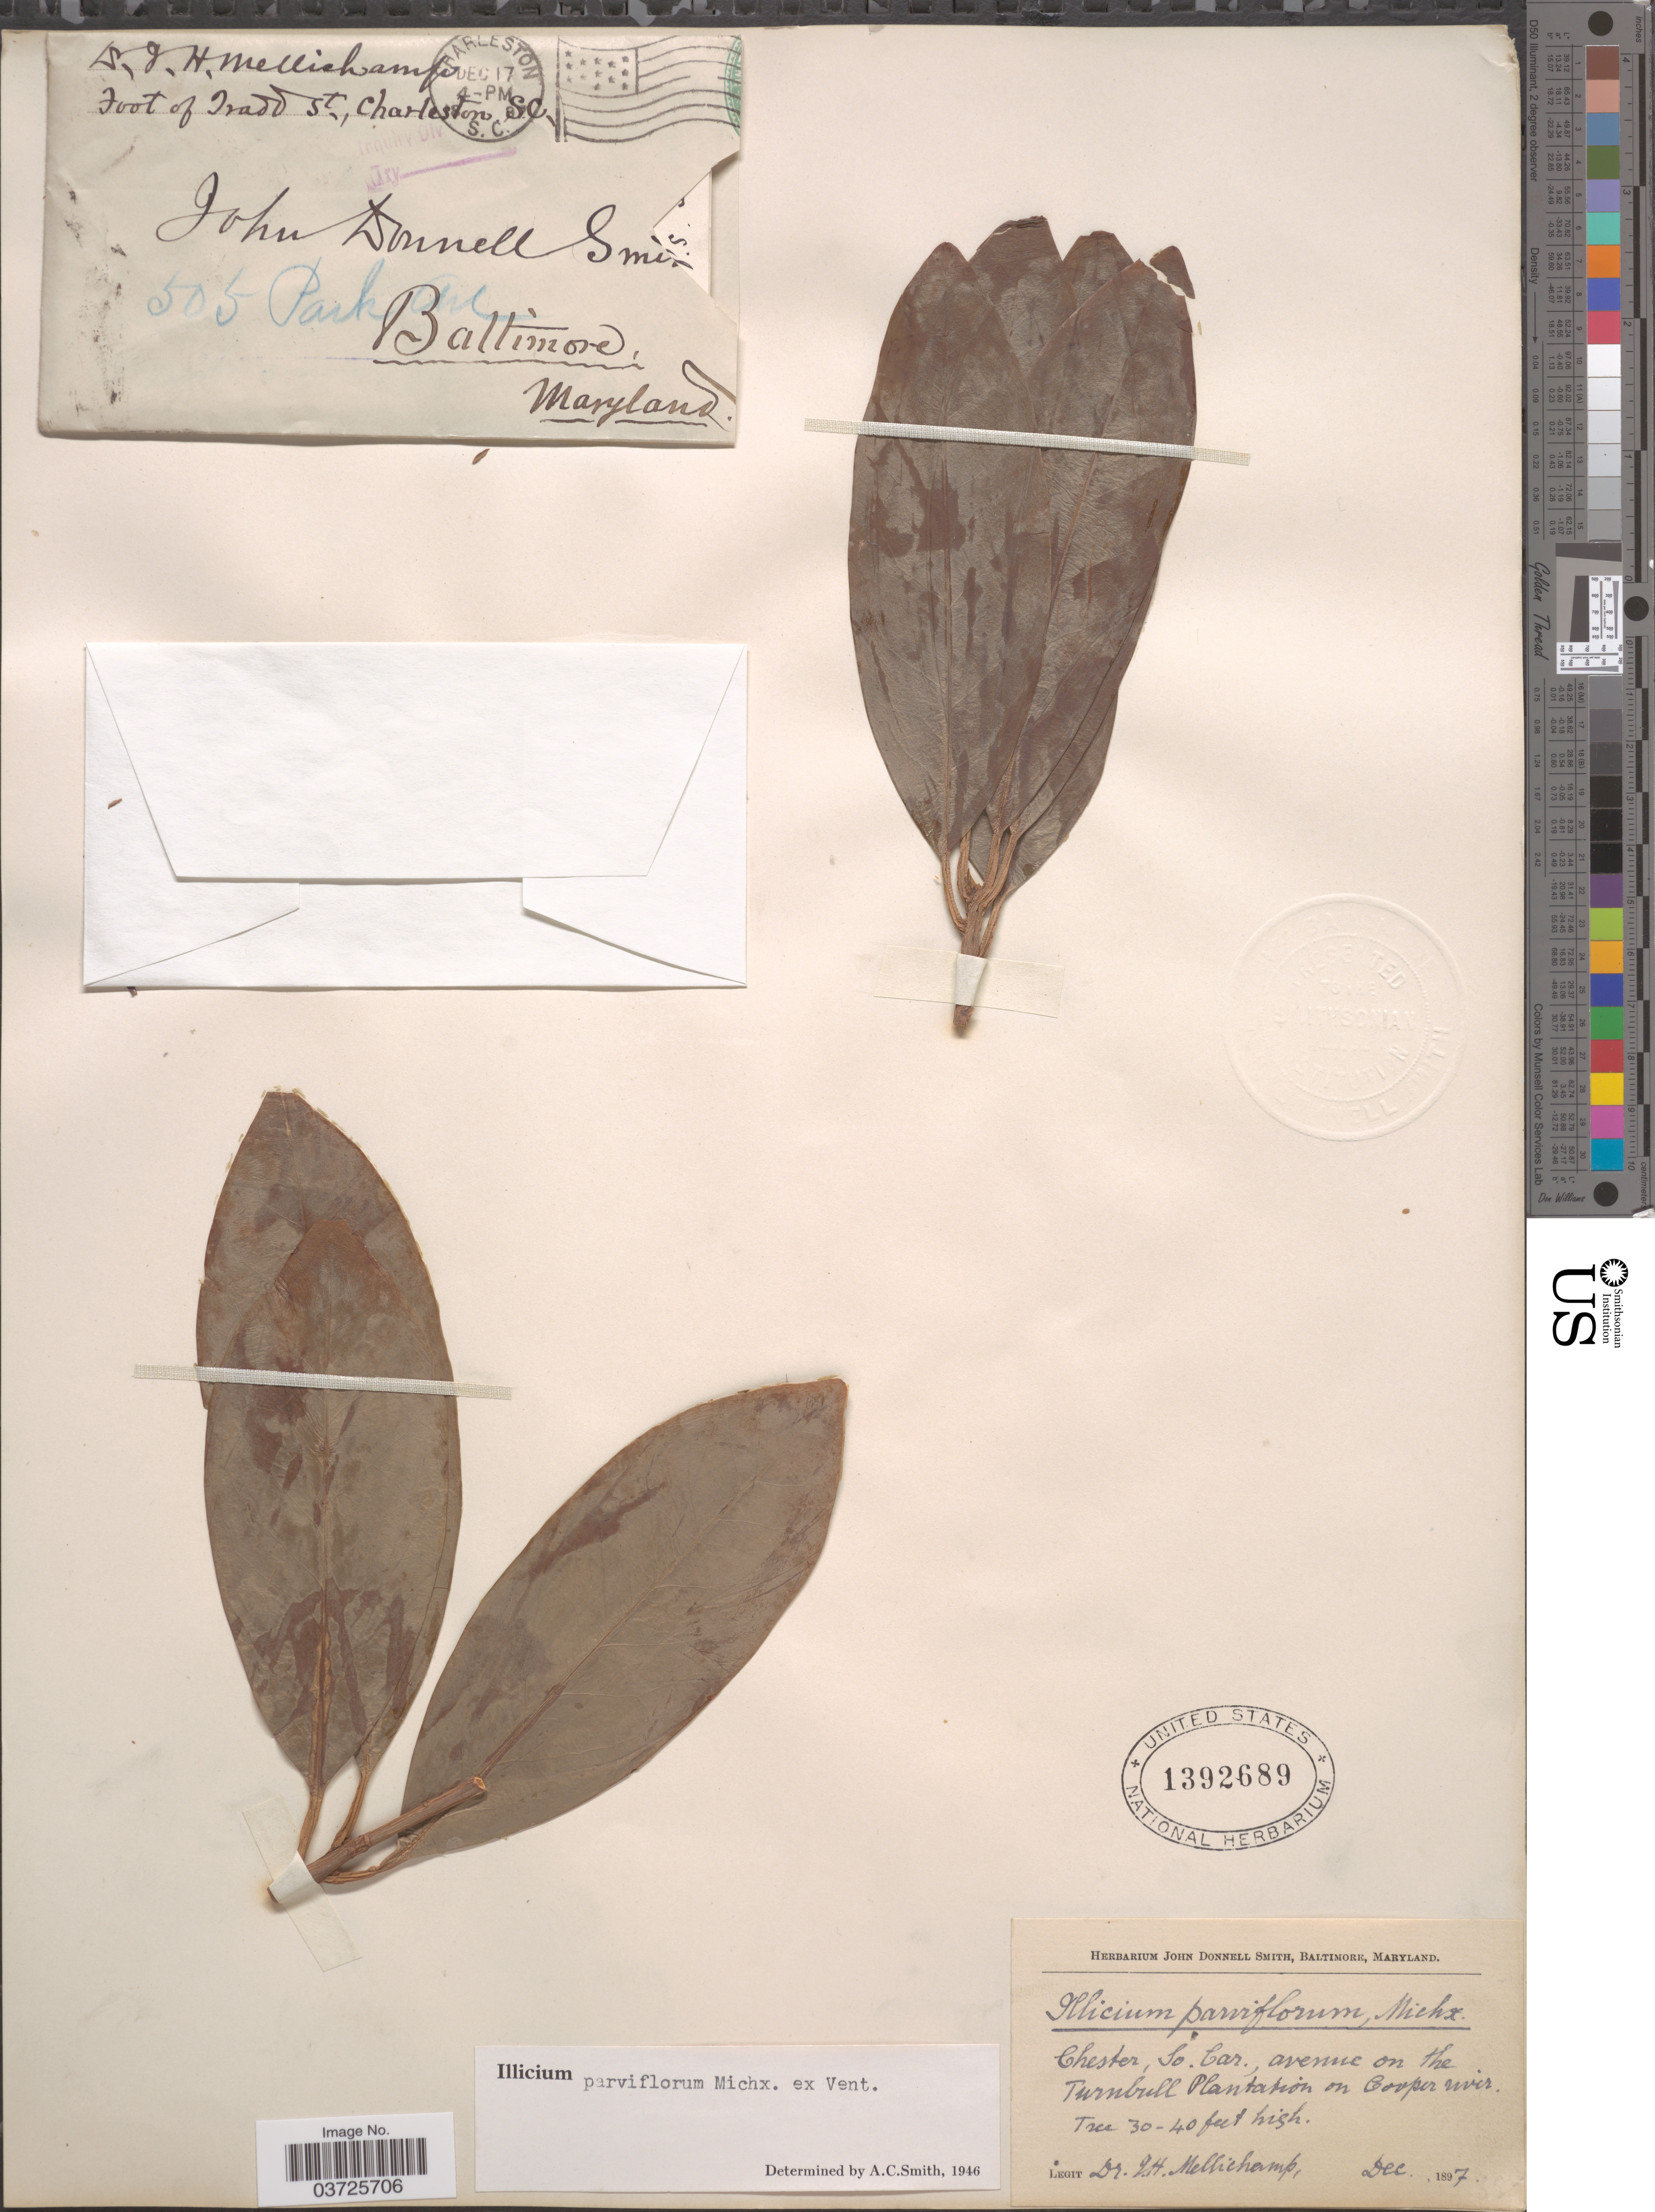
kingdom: Plantae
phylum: Tracheophyta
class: Magnoliopsida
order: Austrobaileyales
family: Schisandraceae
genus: Illicium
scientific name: Illicium parviflorum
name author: Michx. ex Vent.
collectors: Q. Mellichamp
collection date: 1897-12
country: United States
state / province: South Carolina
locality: Chester, avenue on the Turnbull Plantation on Cooper river.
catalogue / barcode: US 1392689